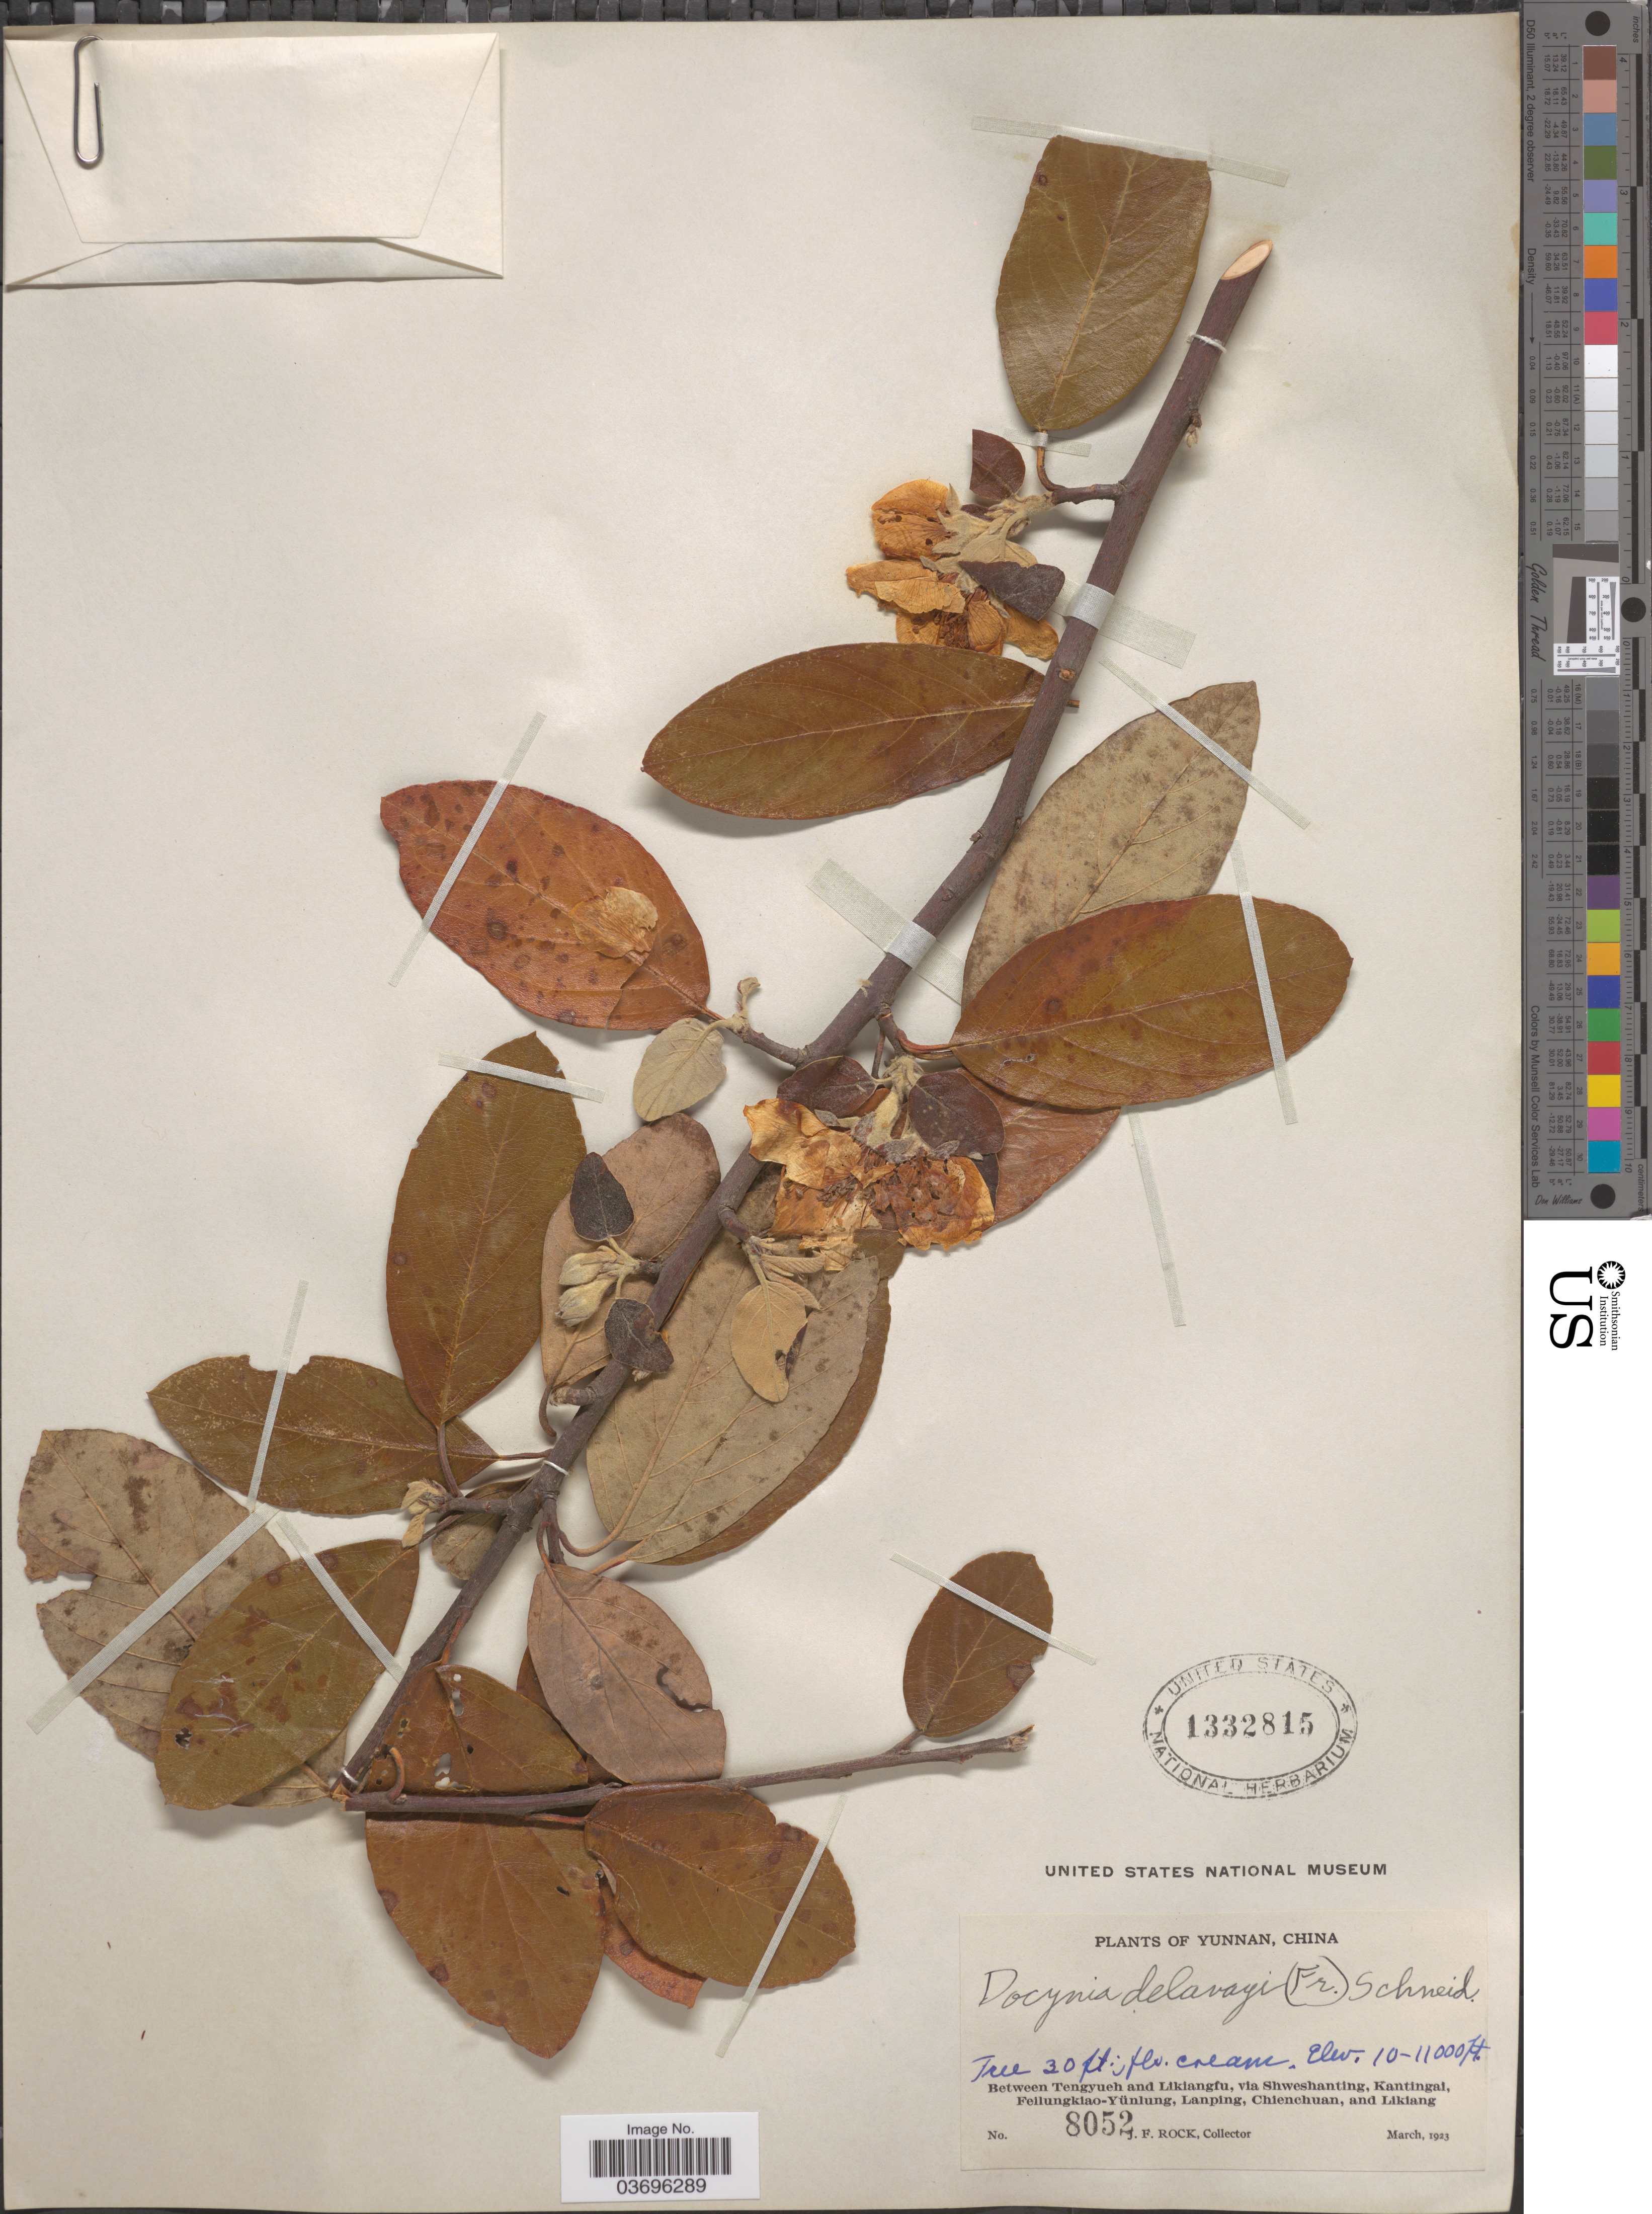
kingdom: Plantae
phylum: Tracheophyta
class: Magnoliopsida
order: Rosales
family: Rosaceae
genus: Docynia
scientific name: Docynia delavayi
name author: C.K. Schneid.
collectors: J. Rock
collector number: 8052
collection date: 1923-03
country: China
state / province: Yunnan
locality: Between Tengyueh and Likiangfu, via Shweshanting, Kantingai, Feilungkiao-Yünlung Lanping, Chienchuan, and Likiang.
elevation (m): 3048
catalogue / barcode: US 1332815